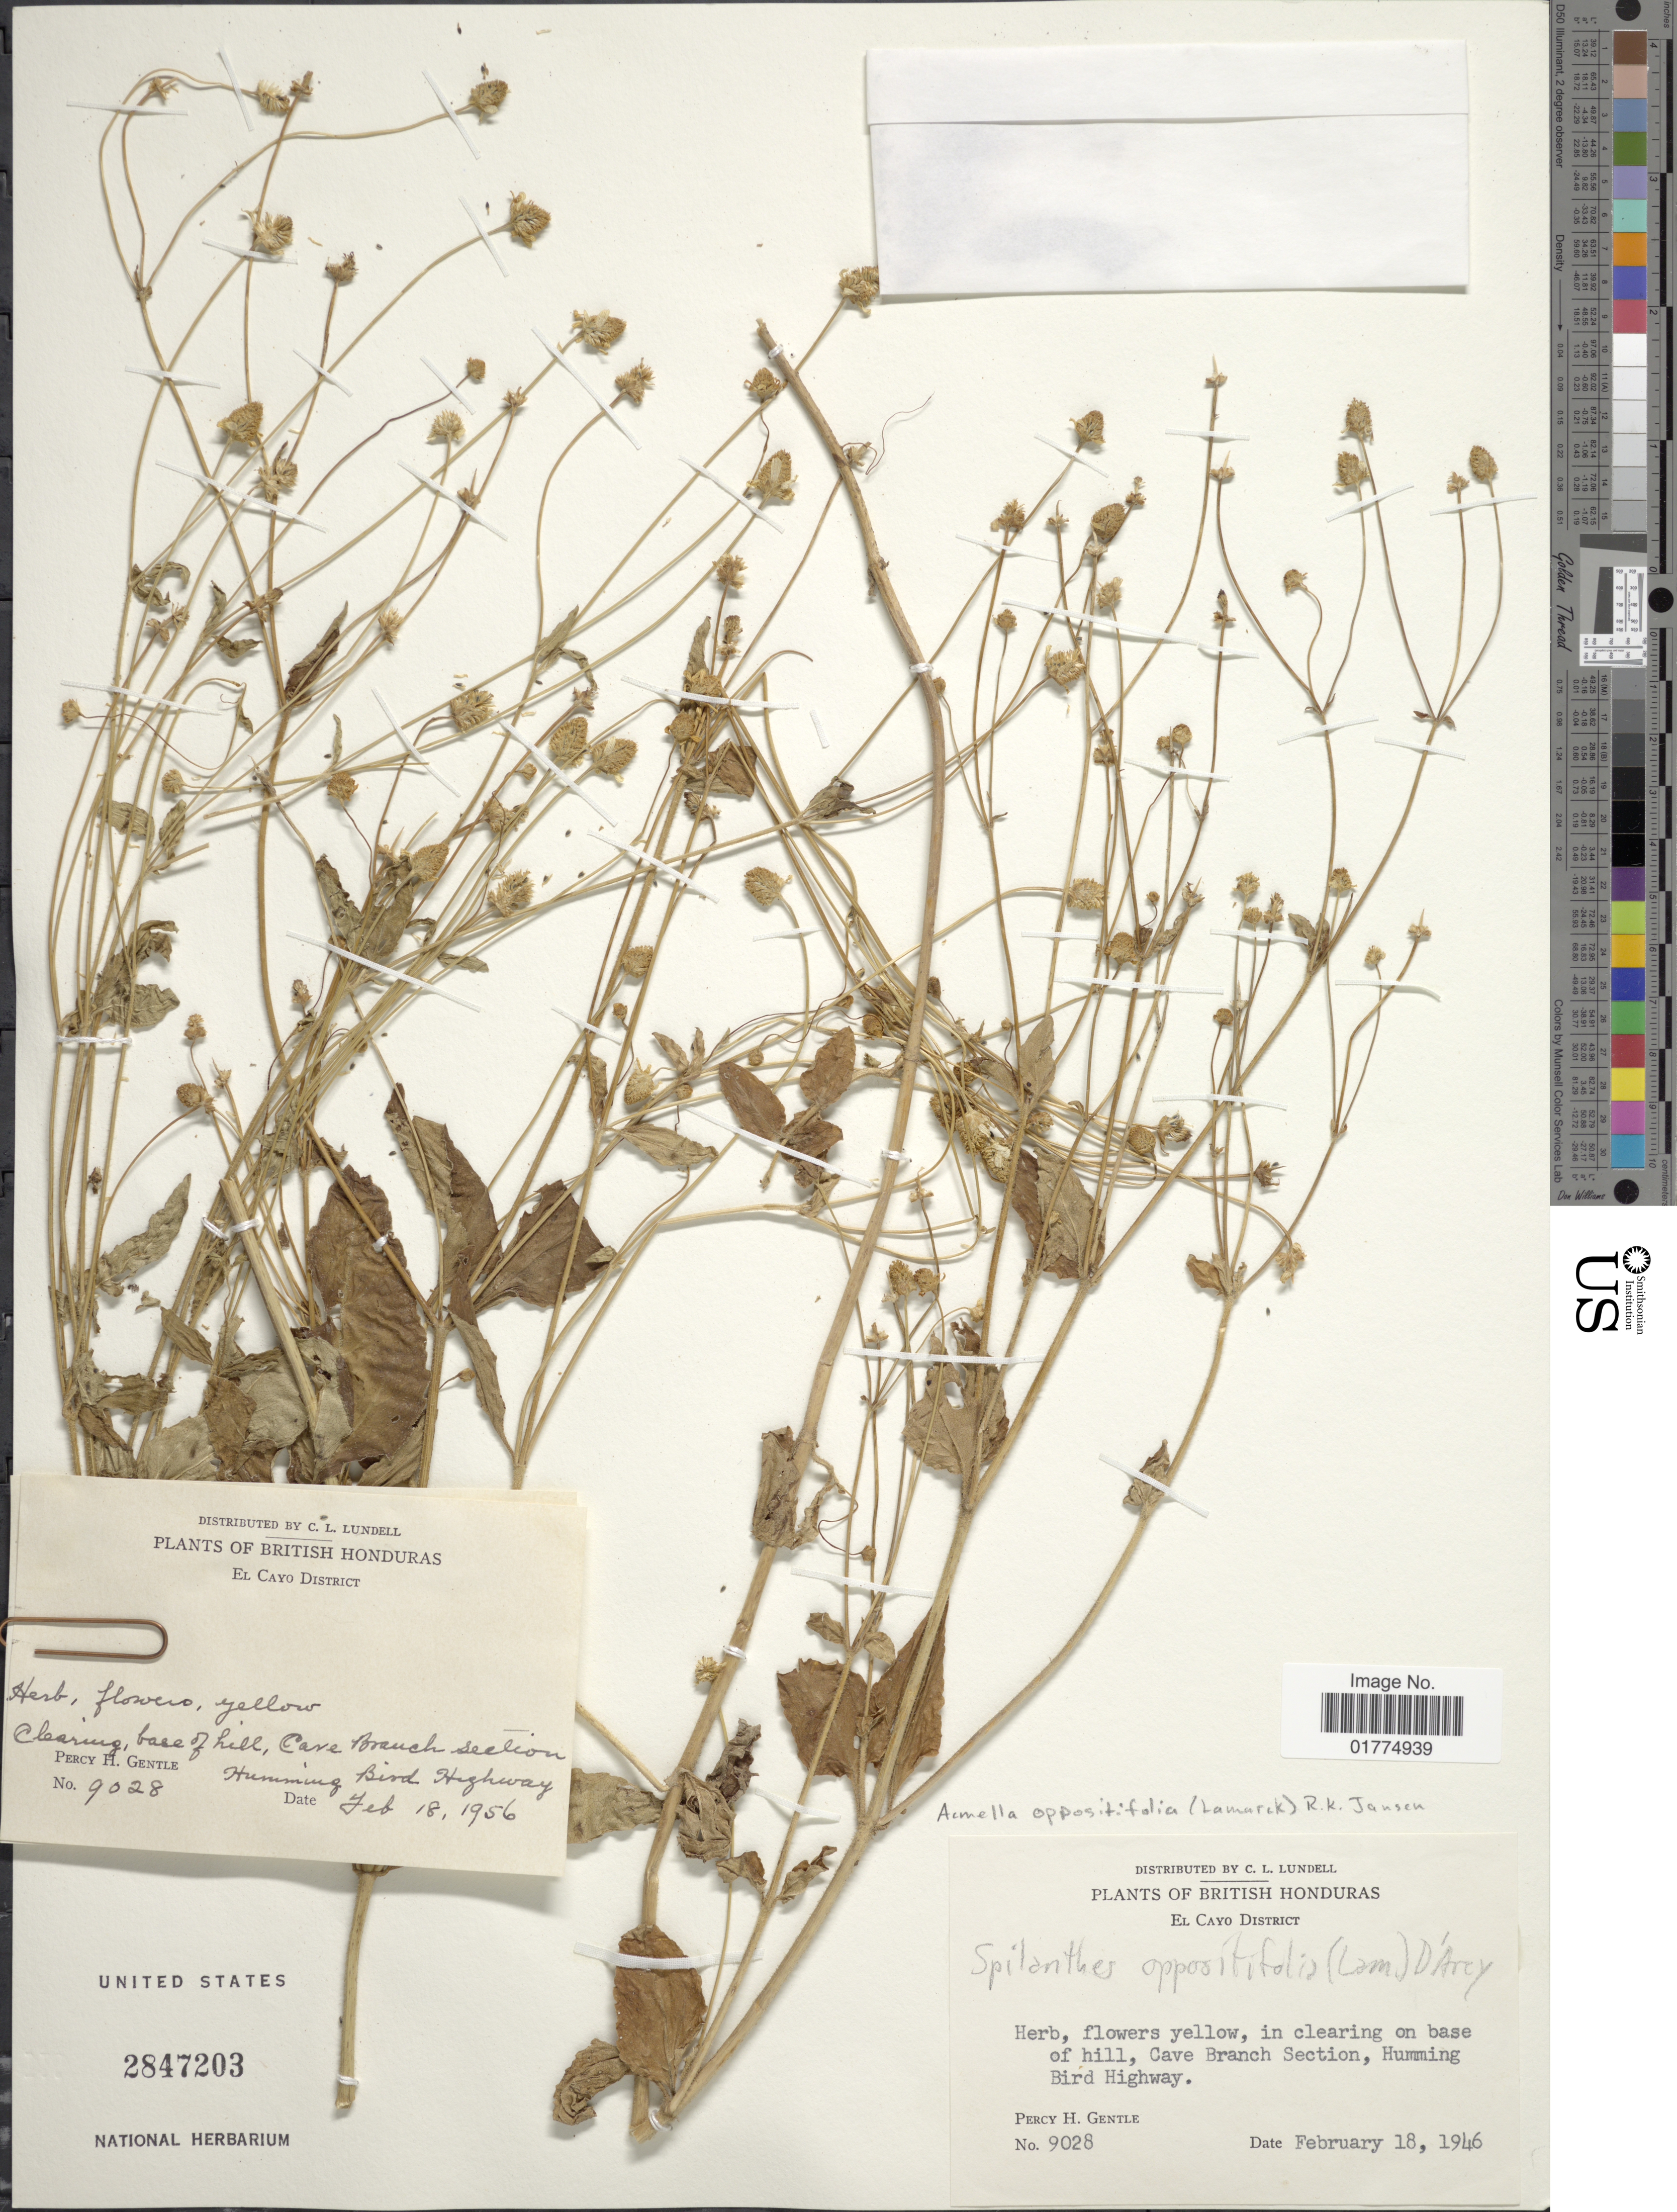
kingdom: Plantae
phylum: Tracheophyta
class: Magnoliopsida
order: Asterales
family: Asteraceae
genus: Acmella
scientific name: Acmella repens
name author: (Walter) Rich.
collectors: P. H. Gentle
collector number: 9028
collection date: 1946-02-18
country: Belize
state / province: Cayo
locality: British Honduras. El Cayo District. In clearing on base of hill, Cave Branch Section, Humming Bird Highway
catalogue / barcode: US 2847203